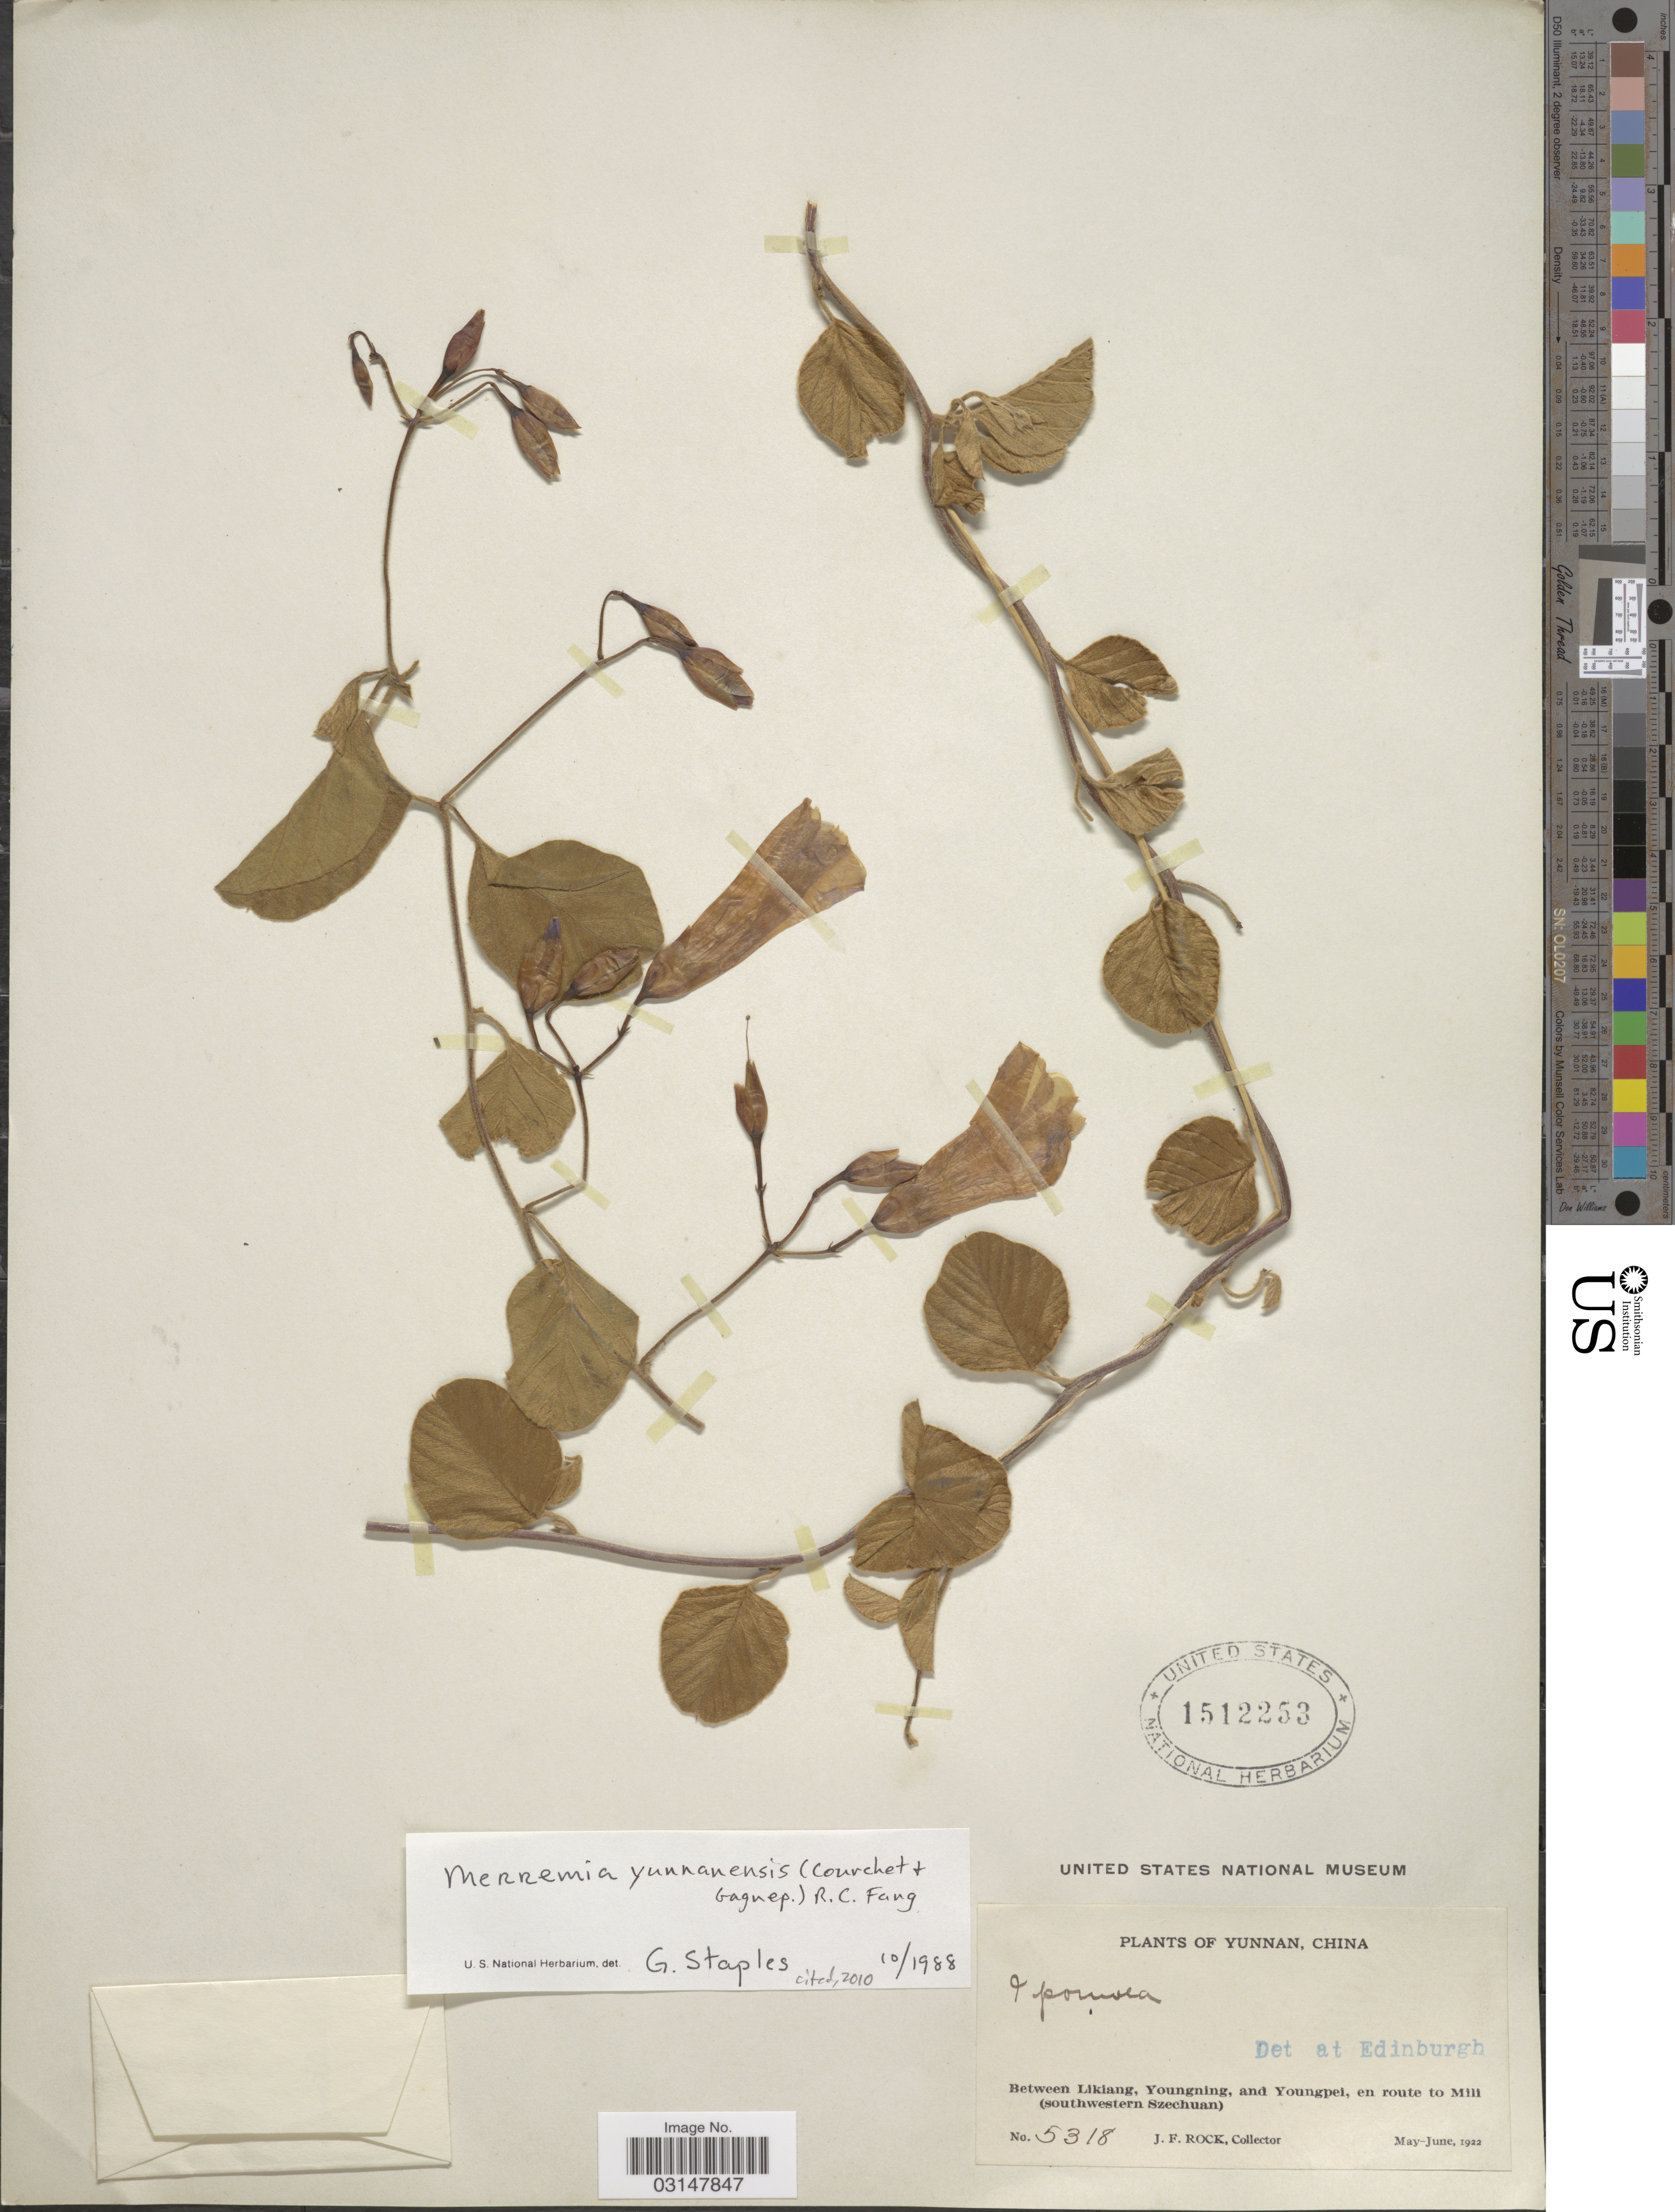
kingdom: Plantae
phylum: Tracheophyta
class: Magnoliopsida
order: Solanales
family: Convolvulaceae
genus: Merremia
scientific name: Merremia yunnanensis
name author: (Courchet & Gagnep.) R.C. Fang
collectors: J. Rock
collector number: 5318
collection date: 1922-05/1922-06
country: China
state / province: Yunnan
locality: Between Likiang, Youngning, and Youngpei, en route to Mili (southwestern Szechuan).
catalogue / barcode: US 1512253